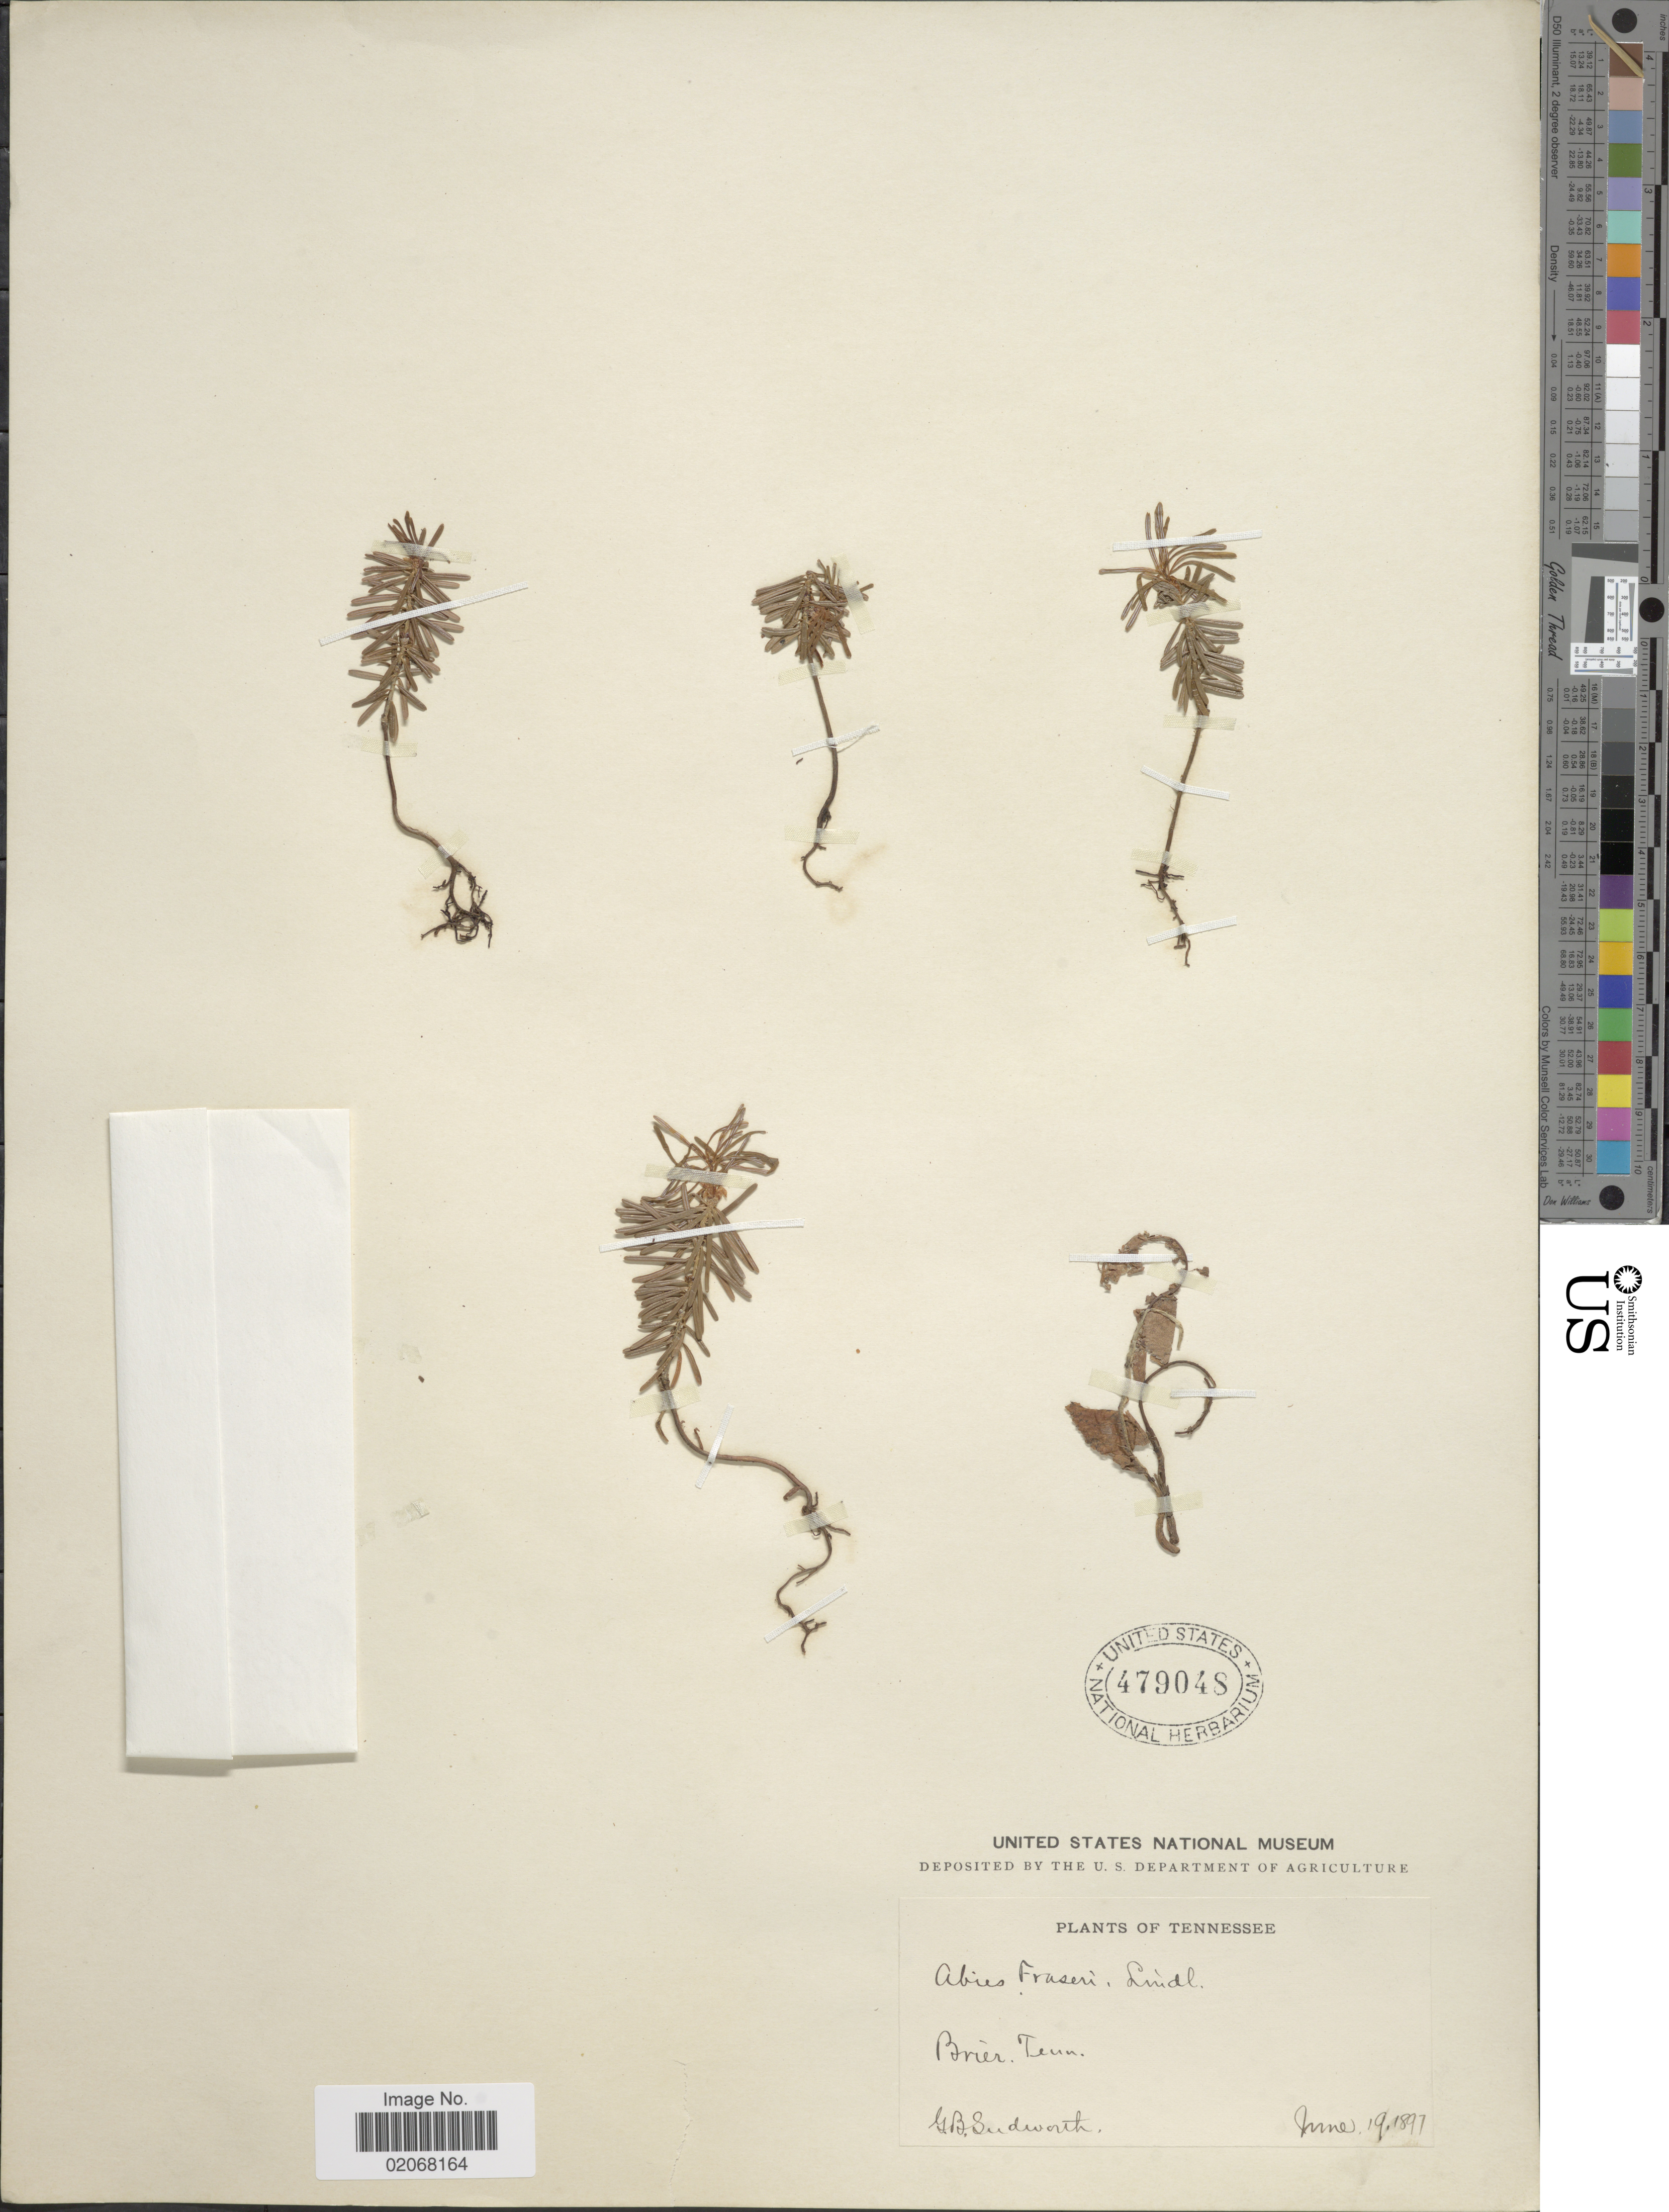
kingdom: Plantae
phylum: Tracheophyta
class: Pinopsida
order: Pinales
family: Pinaceae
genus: Abies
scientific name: Abies fraseri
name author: (Pursh) Poir.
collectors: G. B. Sudworth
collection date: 1897-06-19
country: United States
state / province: Tennessee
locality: Brier, Tenn.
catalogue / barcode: US 479048